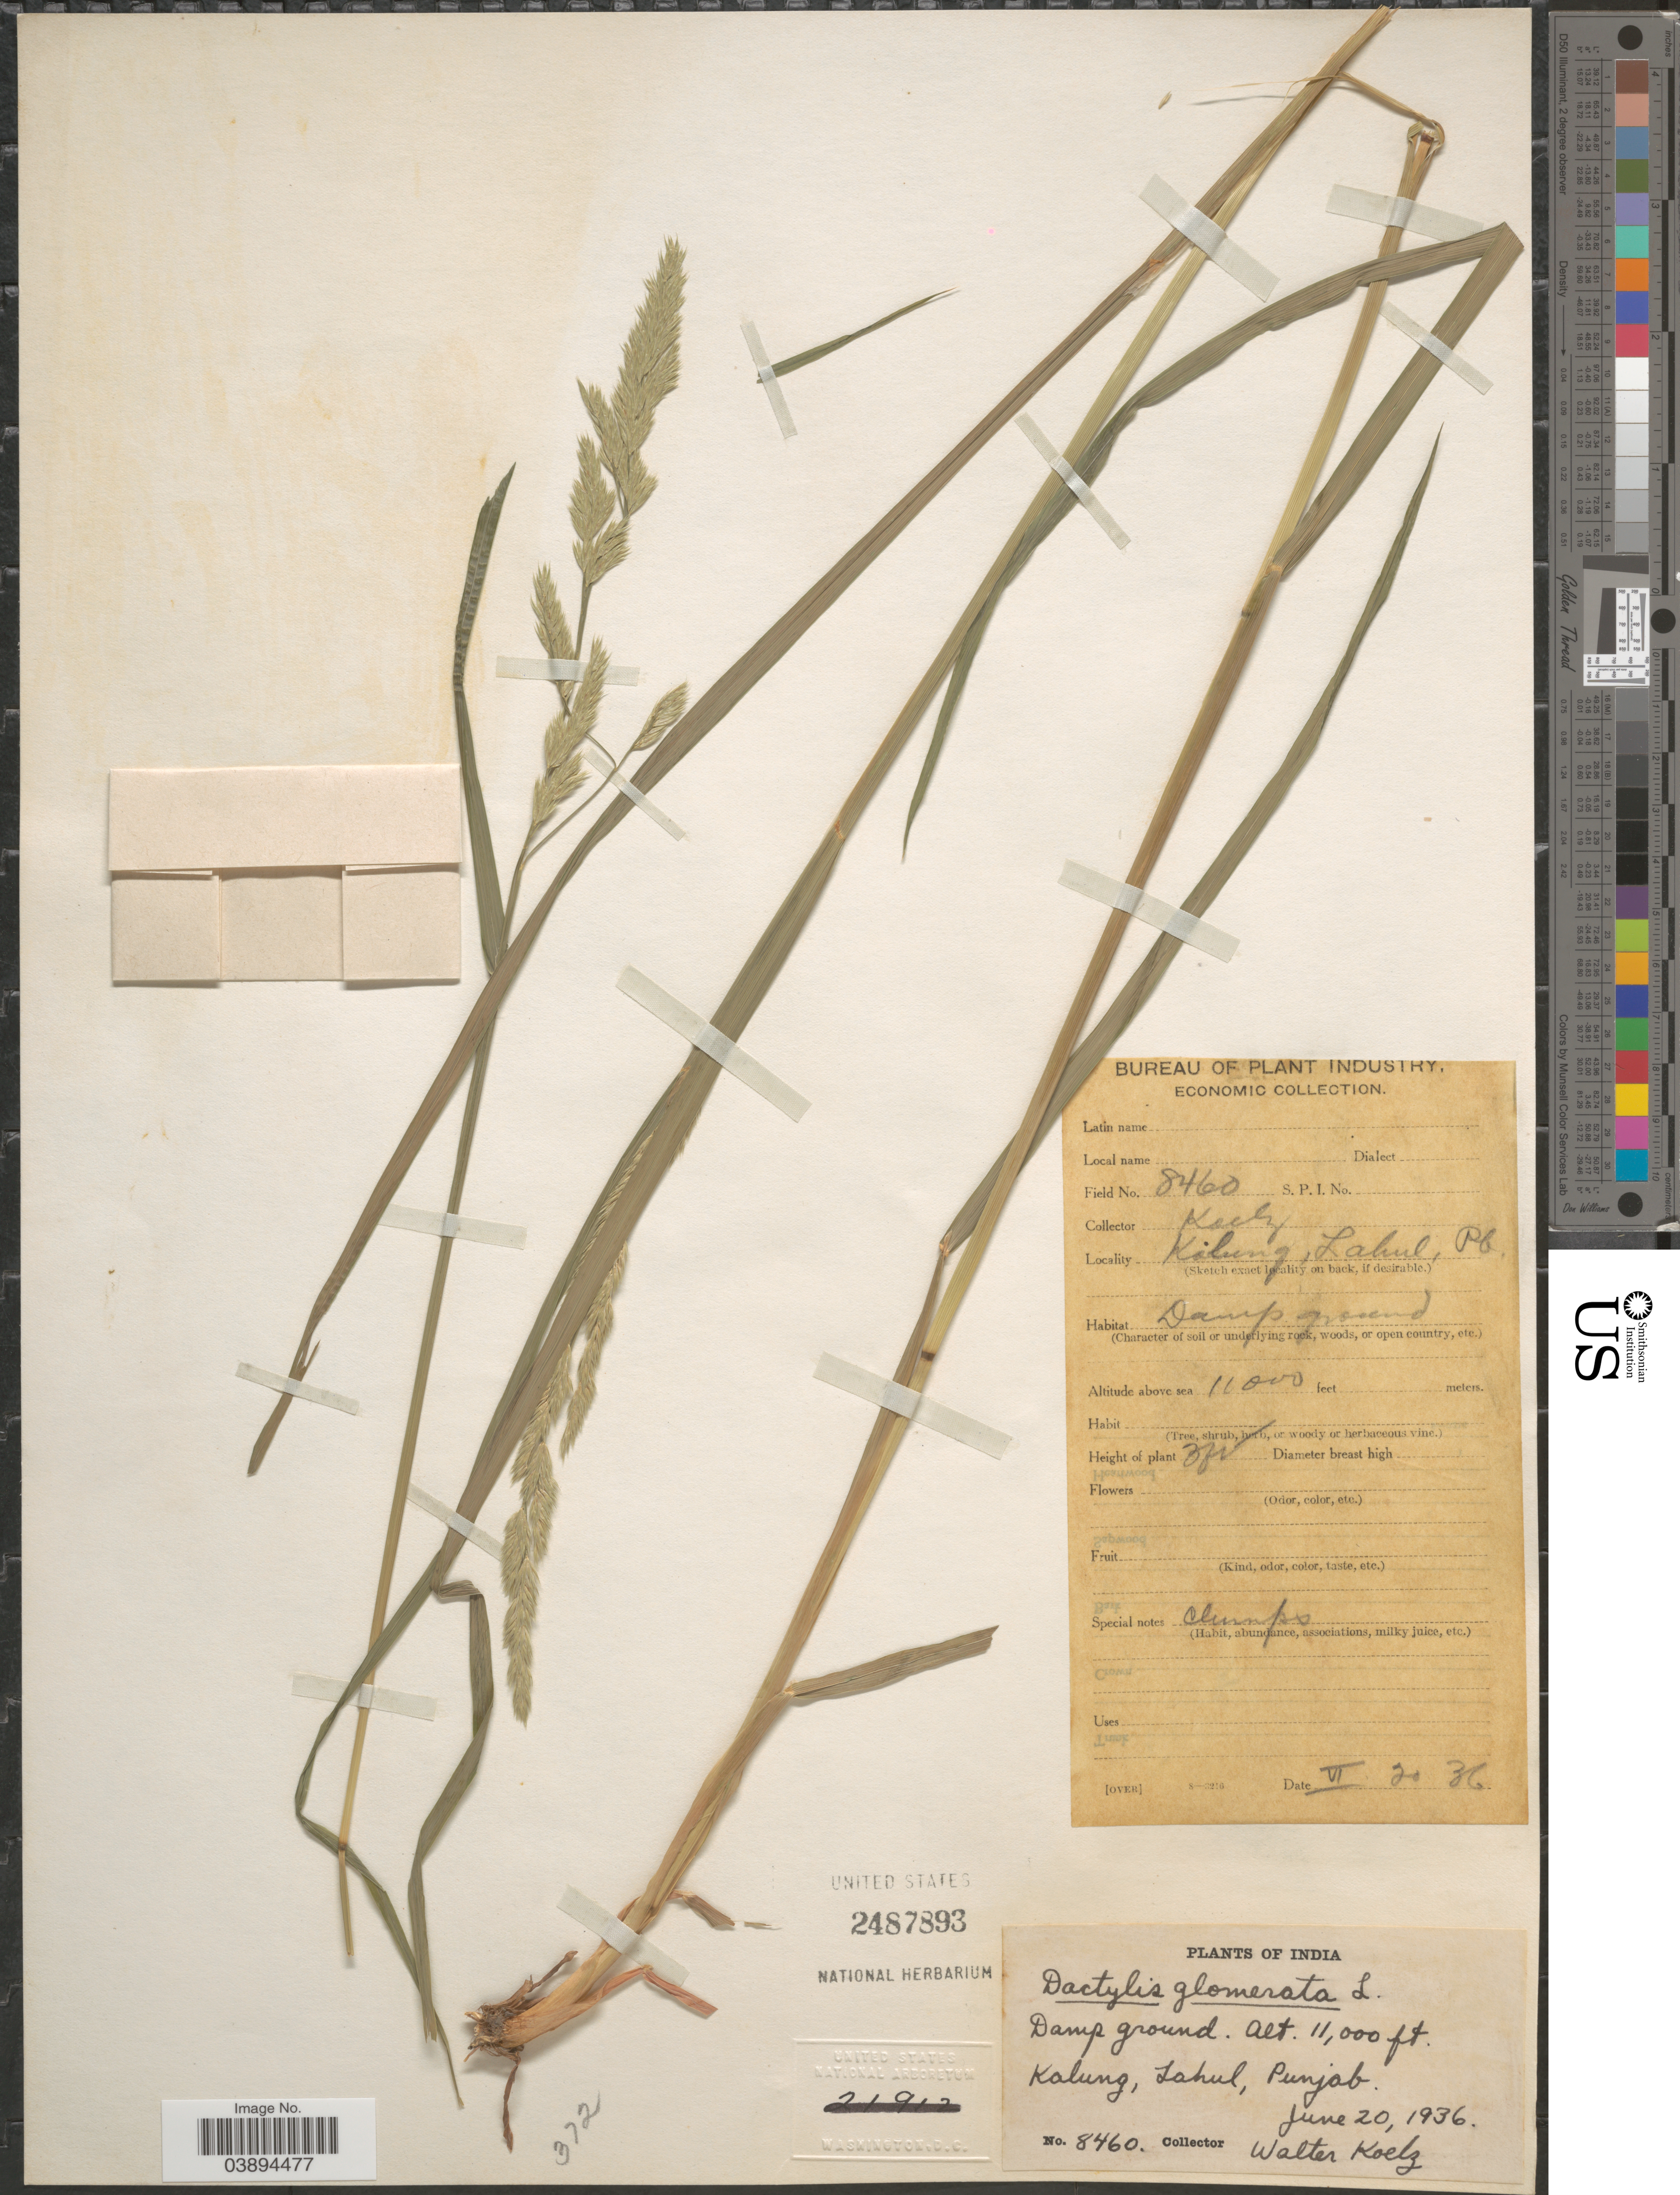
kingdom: Plantae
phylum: Tracheophyta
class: Liliopsida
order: Poales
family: Poaceae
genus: Dactylis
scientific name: Dactylis glomerata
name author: L.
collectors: W. N. Koelz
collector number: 8460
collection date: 1936-06-20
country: India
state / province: Punjab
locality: Kalung, Lahul.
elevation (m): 3353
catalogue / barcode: US 2487893